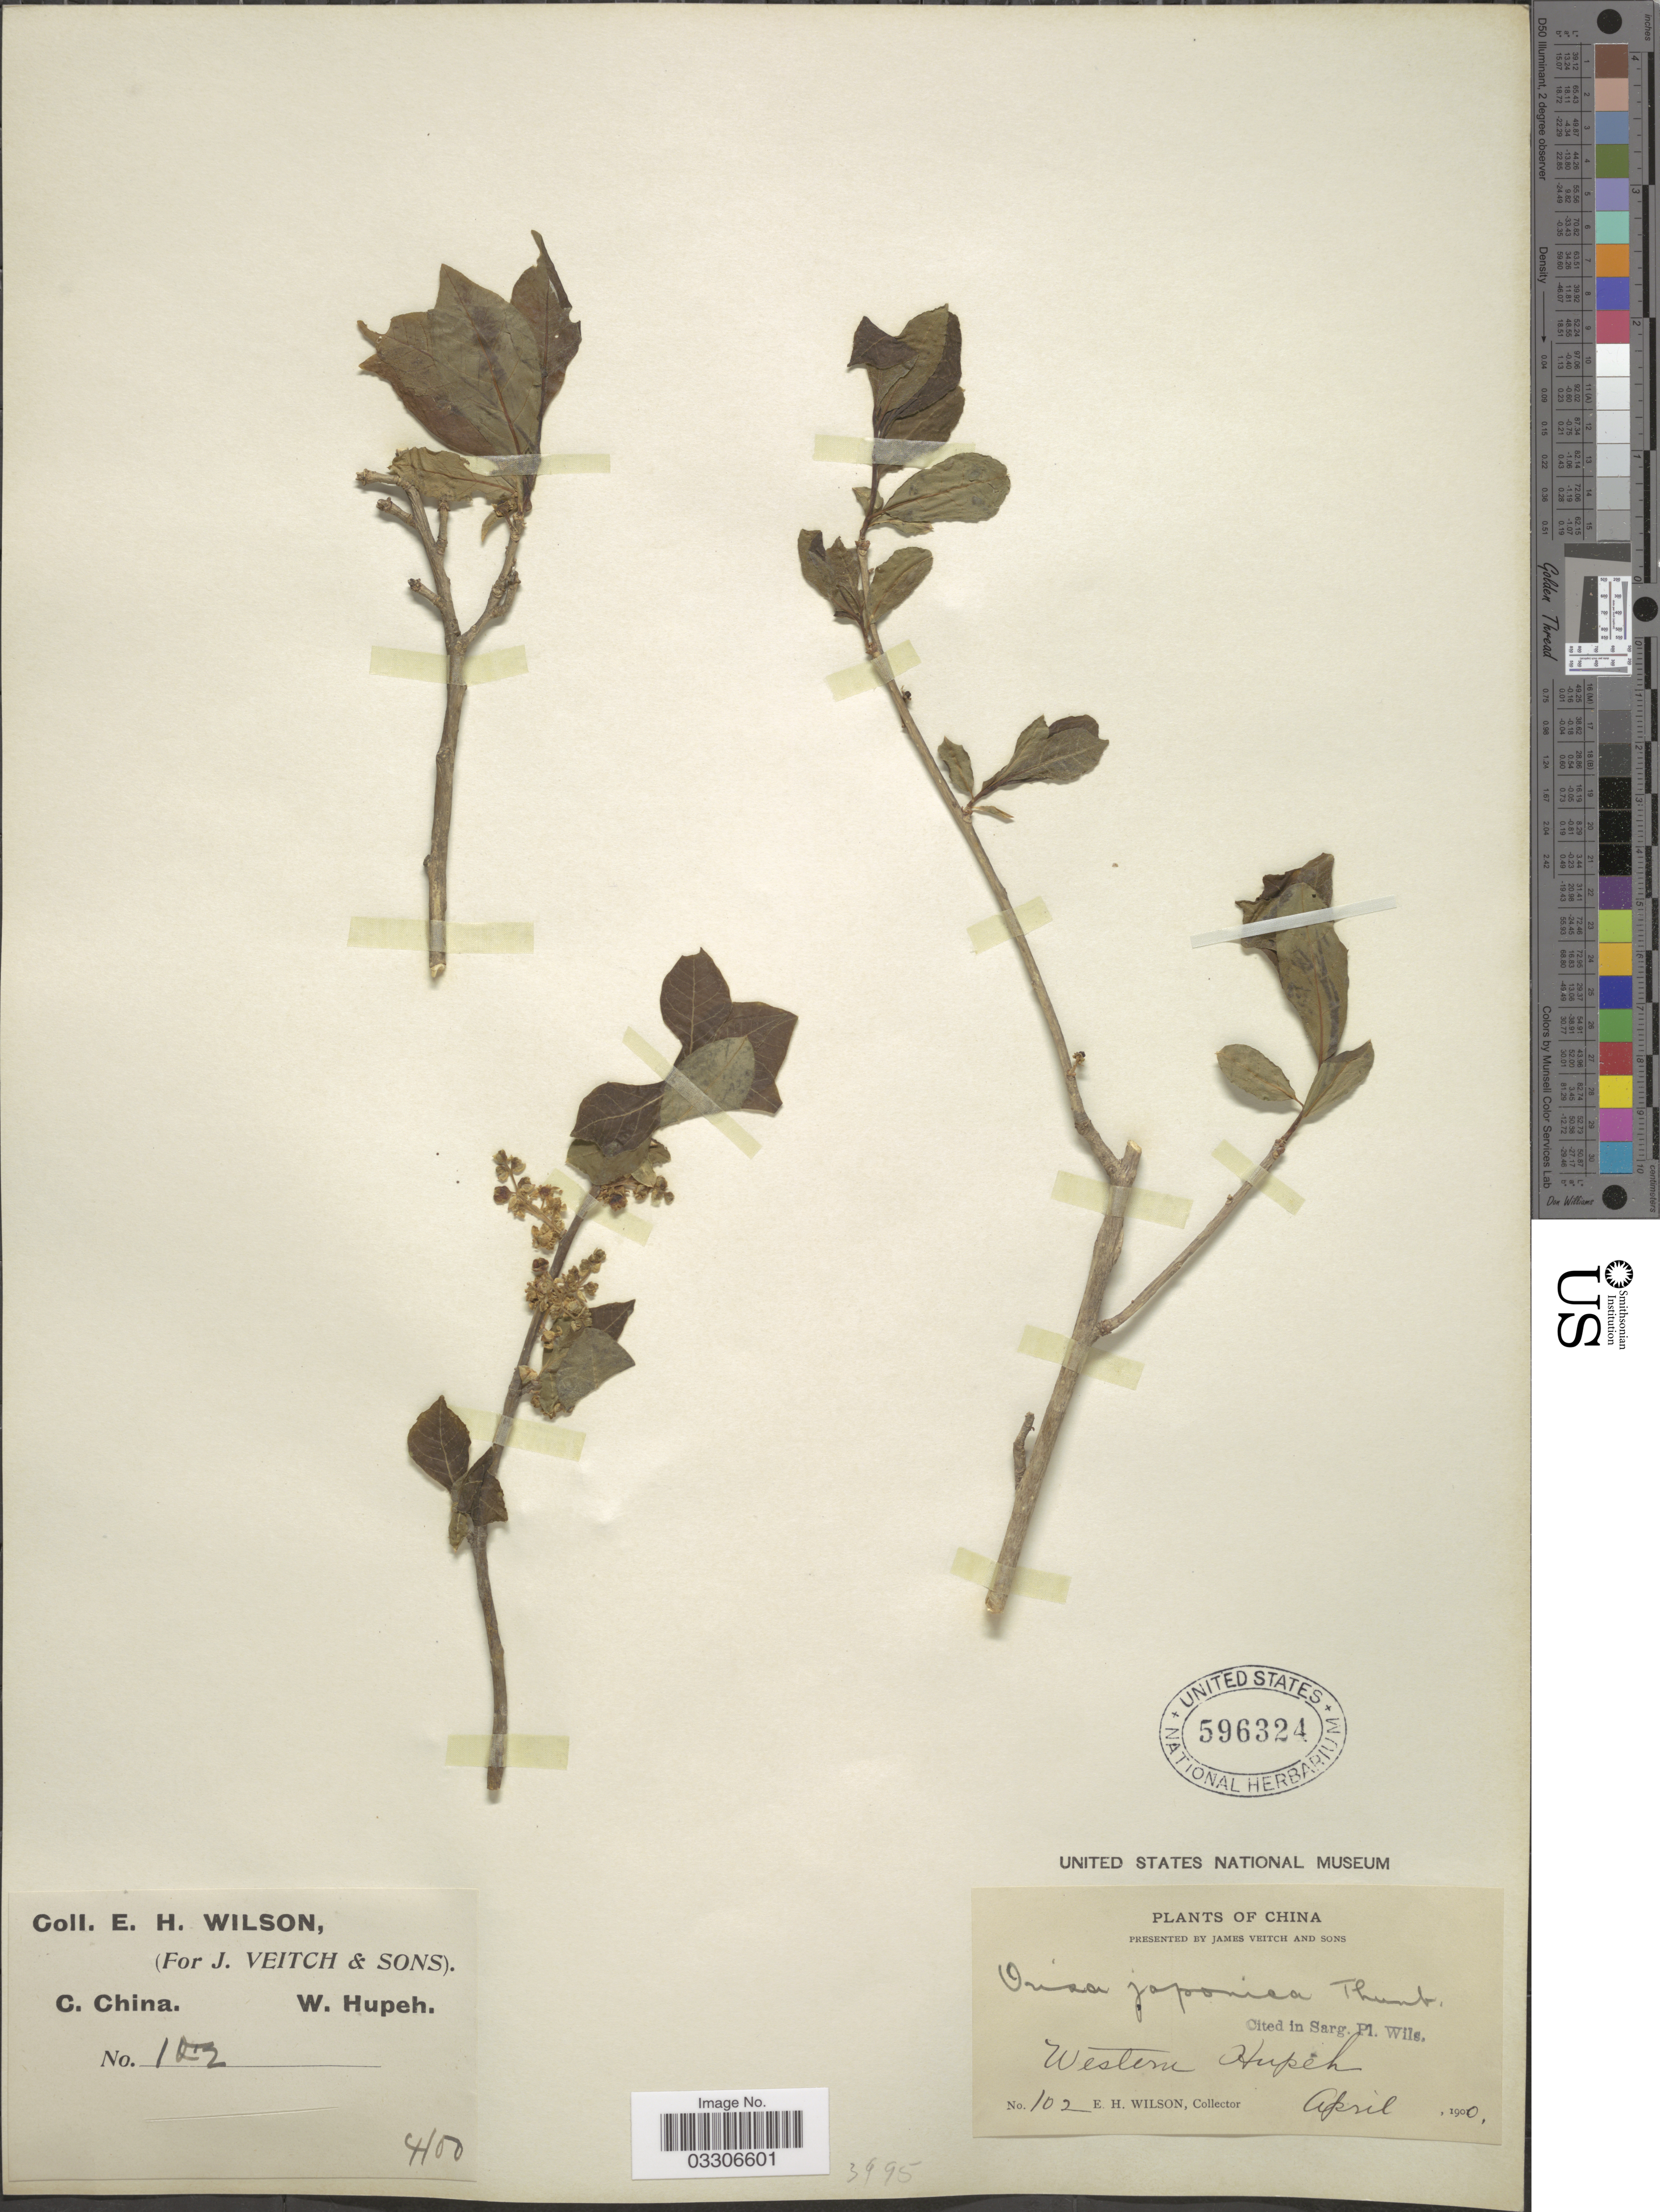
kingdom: Plantae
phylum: Tracheophyta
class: Magnoliopsida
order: Sapindales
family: Rutaceae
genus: Orixa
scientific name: Orixa japonica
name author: Thunb.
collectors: E. Wilson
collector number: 102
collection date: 1900-04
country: China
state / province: Hubei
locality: C. China. Western Hupeh.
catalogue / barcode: US 596324